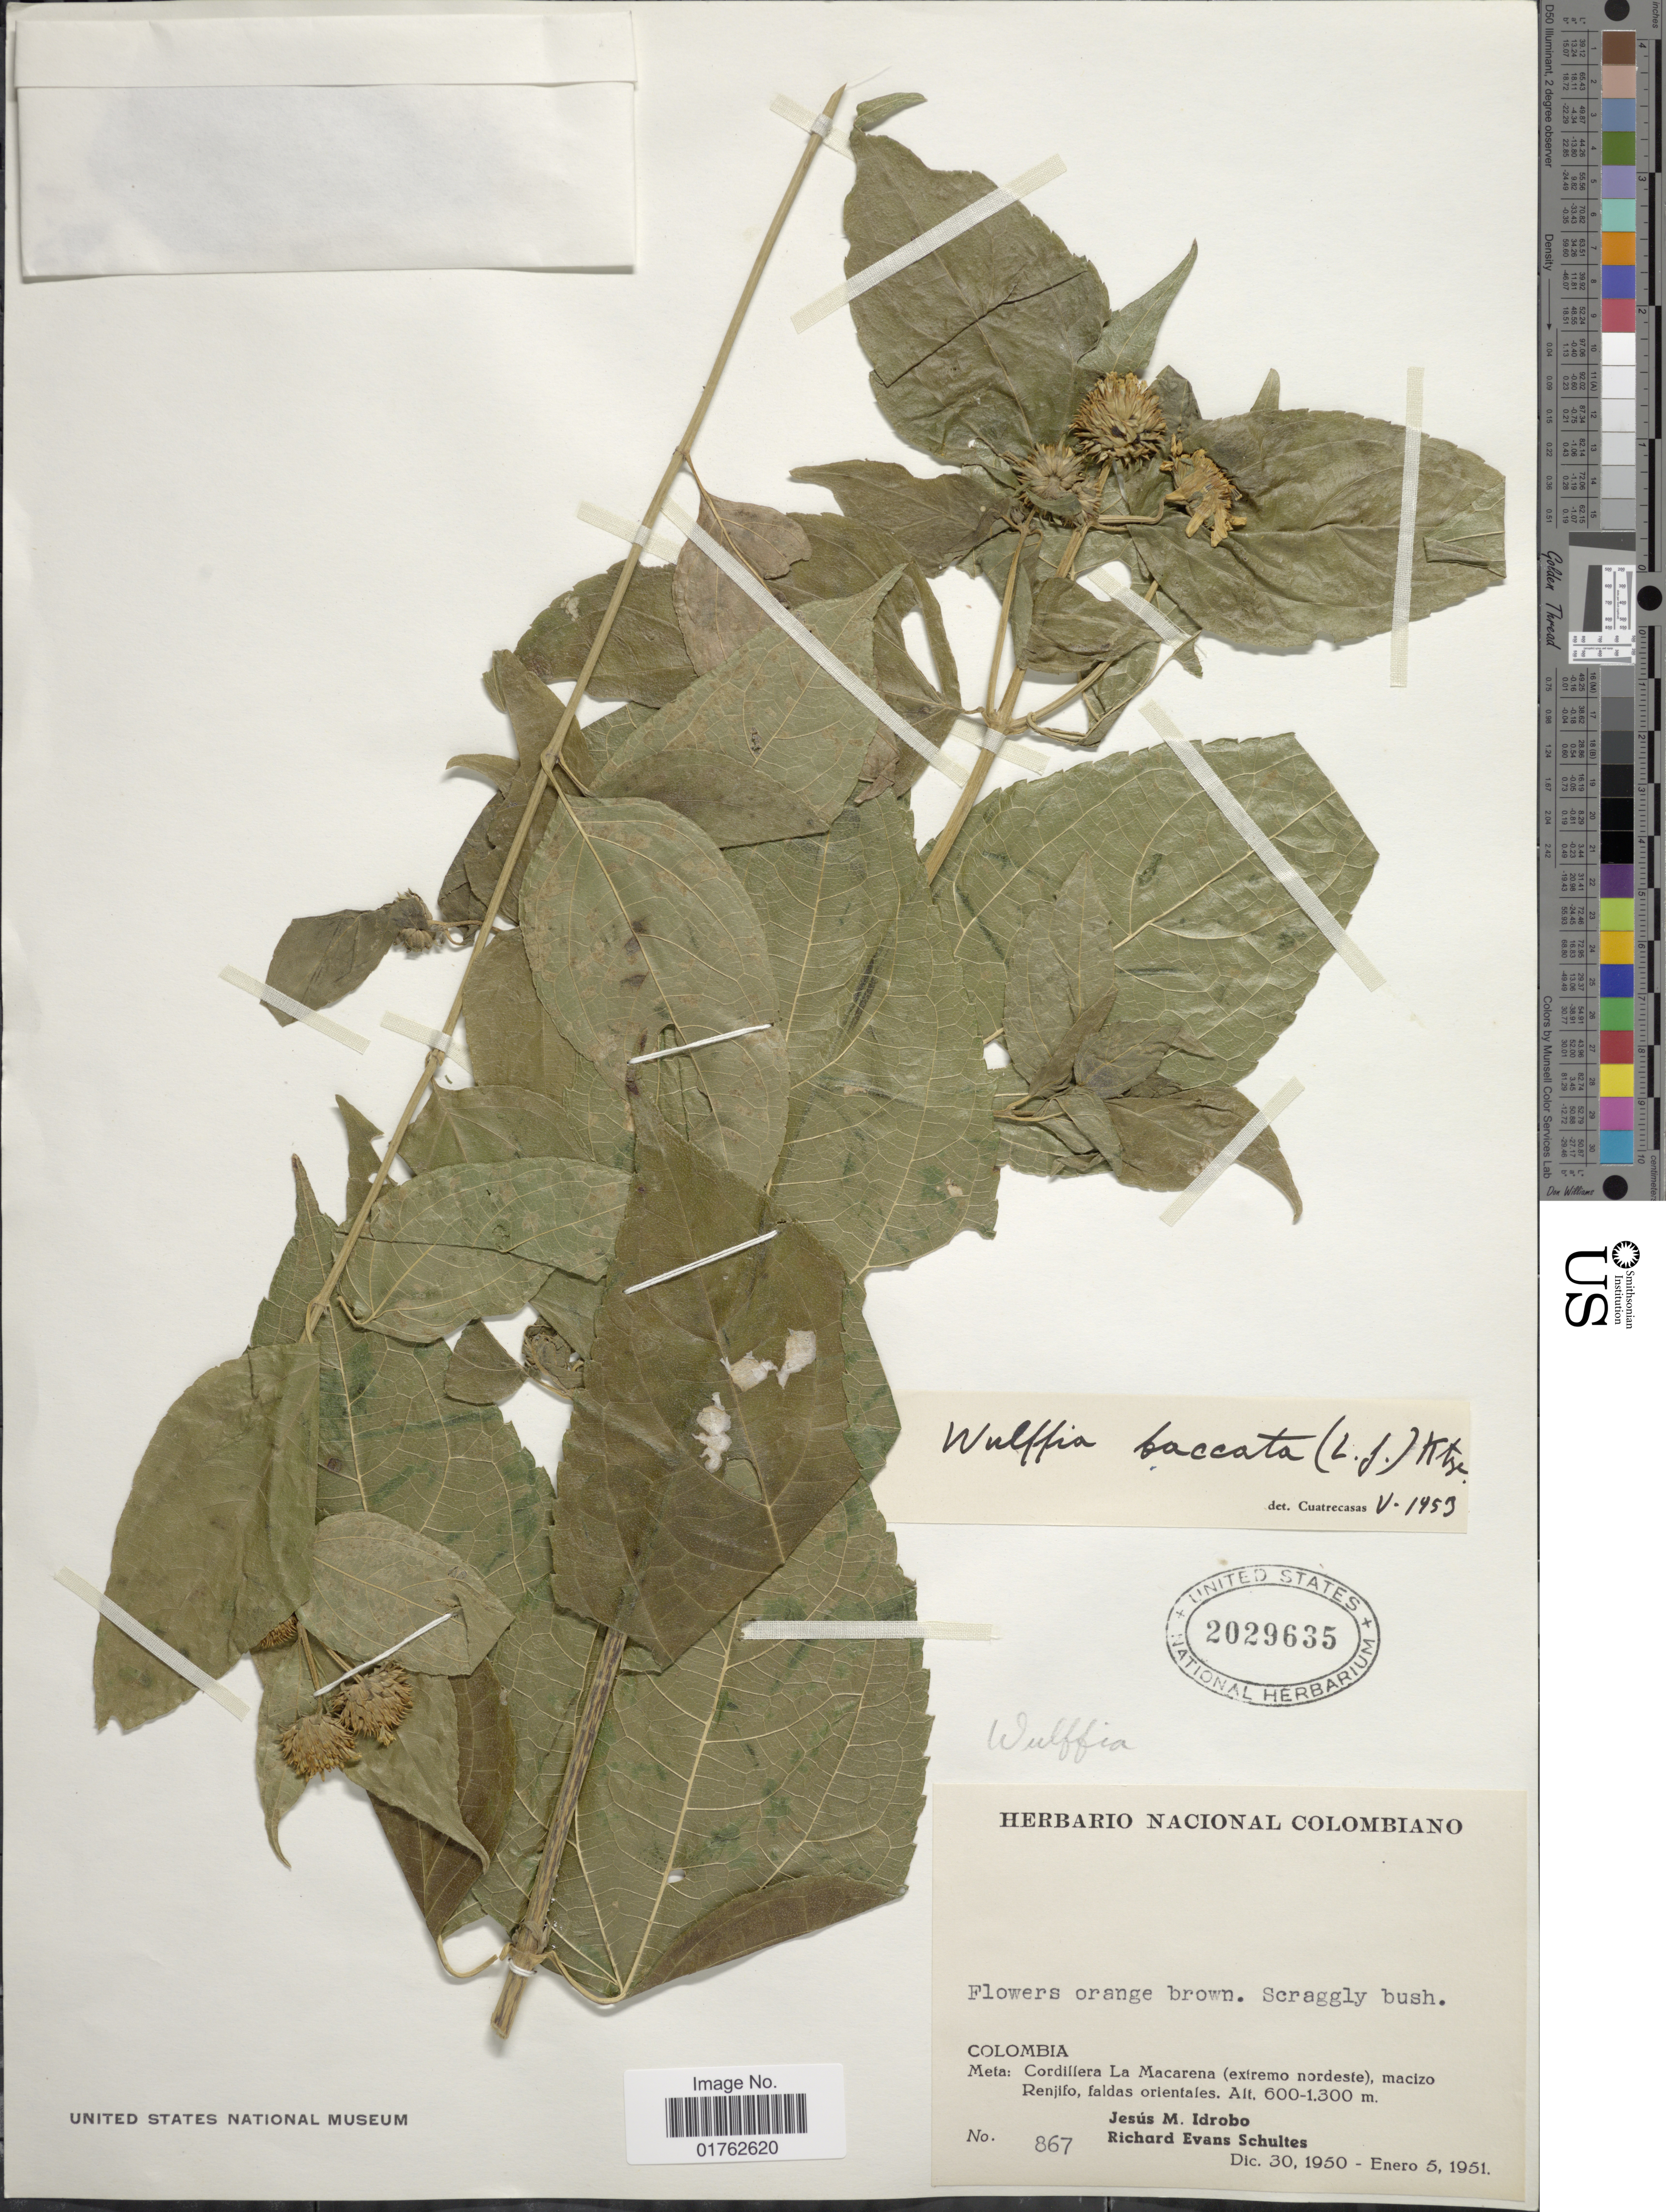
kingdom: Plantae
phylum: Tracheophyta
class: Magnoliopsida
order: Asterales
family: Asteraceae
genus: Wulffia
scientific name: Wulffia baccata var. baccata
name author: (L.) Kuntze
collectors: J. M. Idrobo & R. E. Schultes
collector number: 867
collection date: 1950-12-30/1951-01-05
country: Colombia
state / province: Meta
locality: Cordillera La Macarena (extremo nordeste), macizo Renjifo, faldas orientales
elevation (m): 600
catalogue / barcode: US 2029635